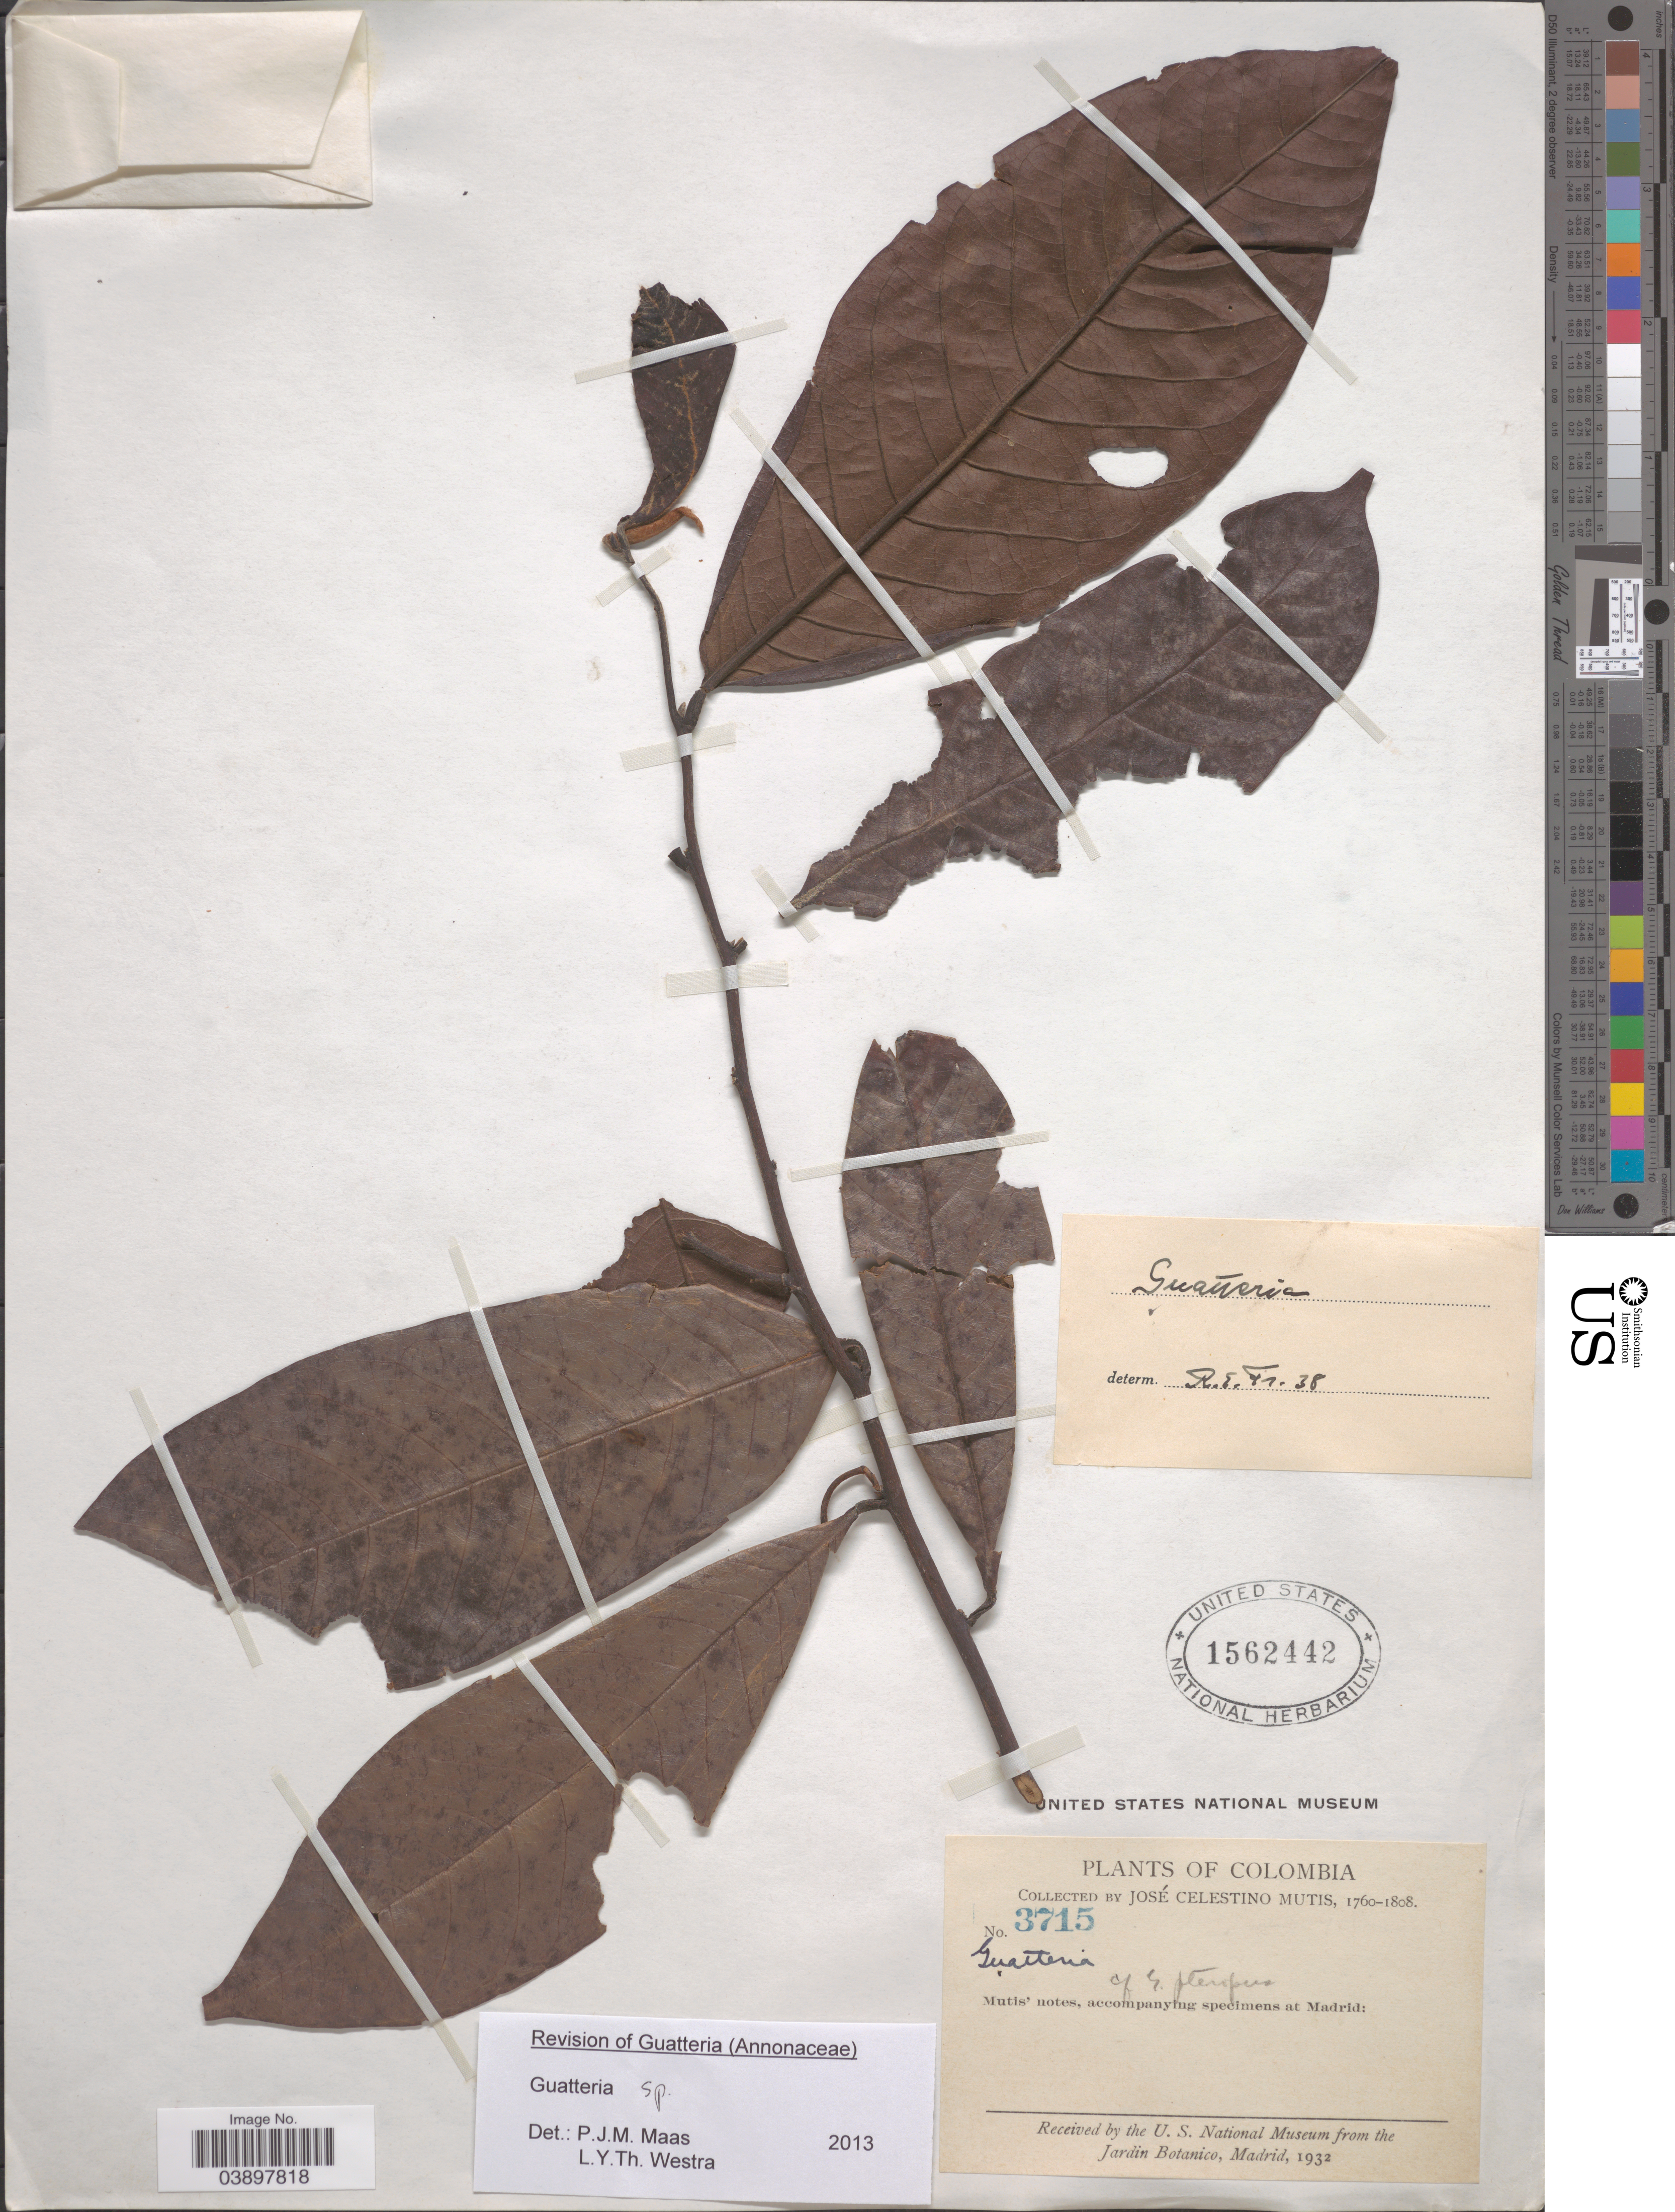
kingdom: Plantae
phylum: Tracheophyta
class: Magnoliopsida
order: Magnoliales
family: Annonaceae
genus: Guatteria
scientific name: Guatteria sp.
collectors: J. C. B. Mutis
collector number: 3715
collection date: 1760/1808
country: Colombia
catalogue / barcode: US 1562442